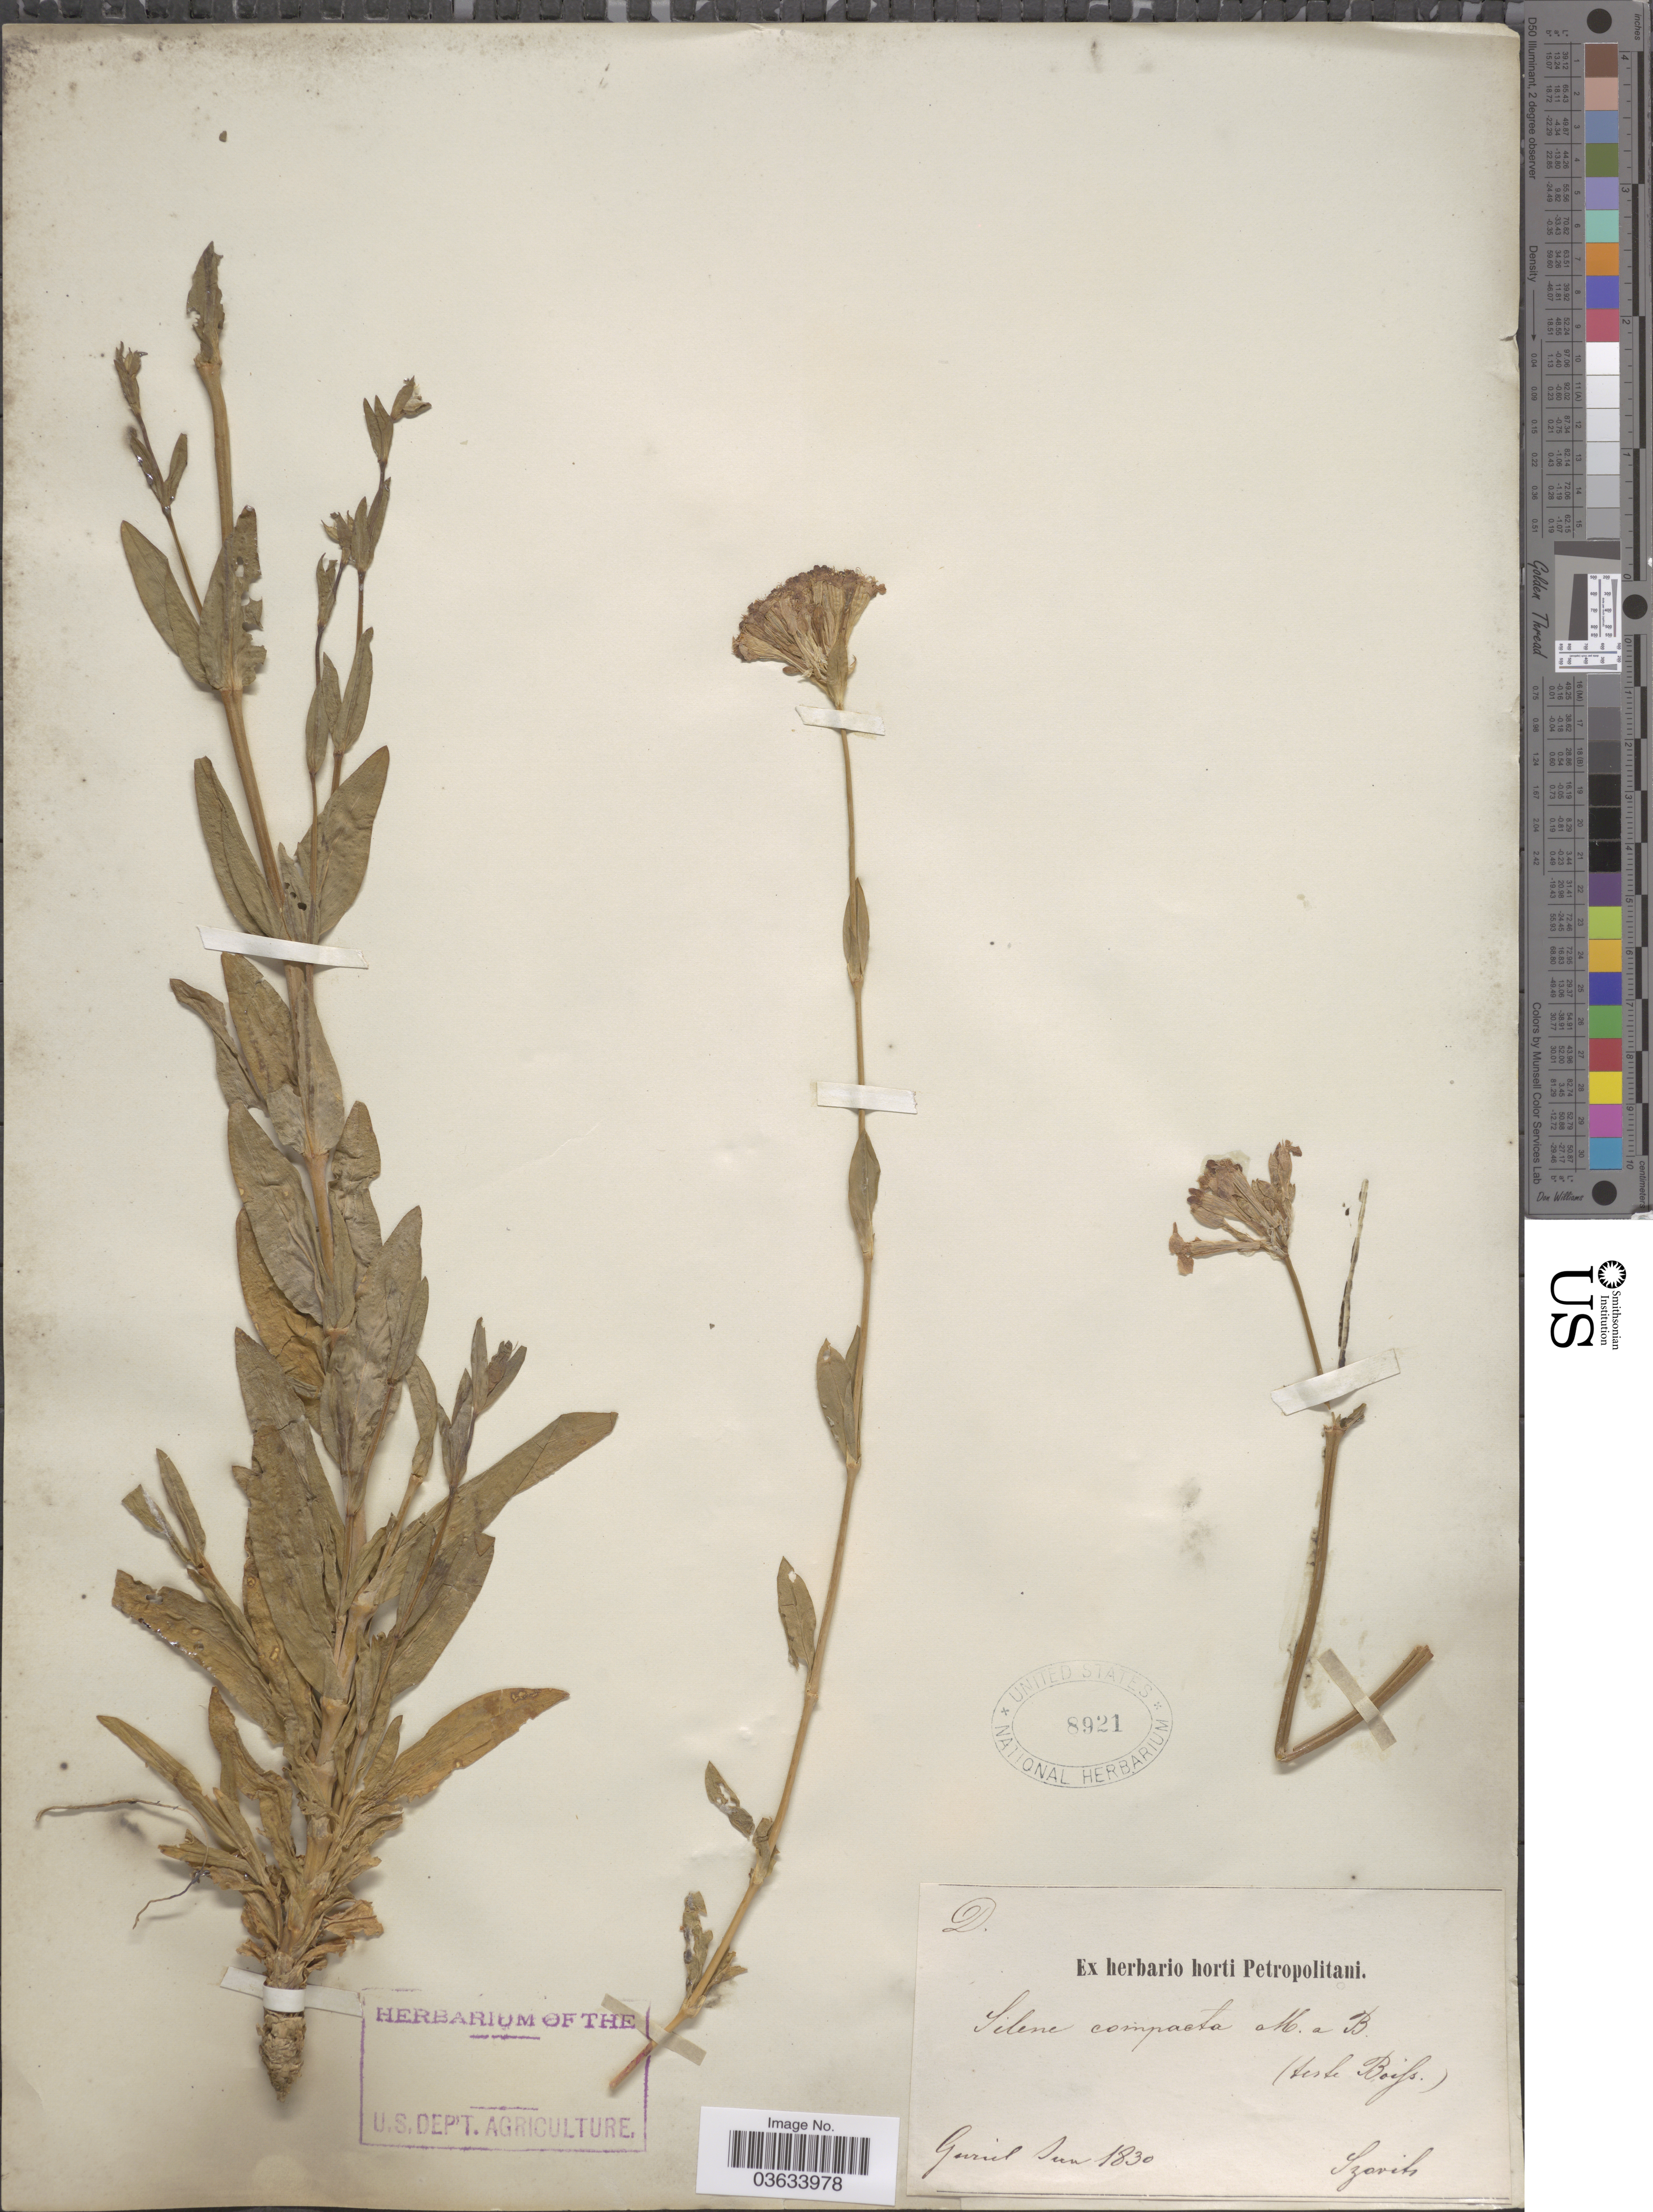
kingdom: Plantae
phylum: Tracheophyta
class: Magnoliopsida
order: Caryophyllales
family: Caryophyllaceae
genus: Atocion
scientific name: Atocion compactum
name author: (Fisch. ex Hornem.) Tzvelev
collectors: Szovits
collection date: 1830-06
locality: Guriel.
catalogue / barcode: US 8921